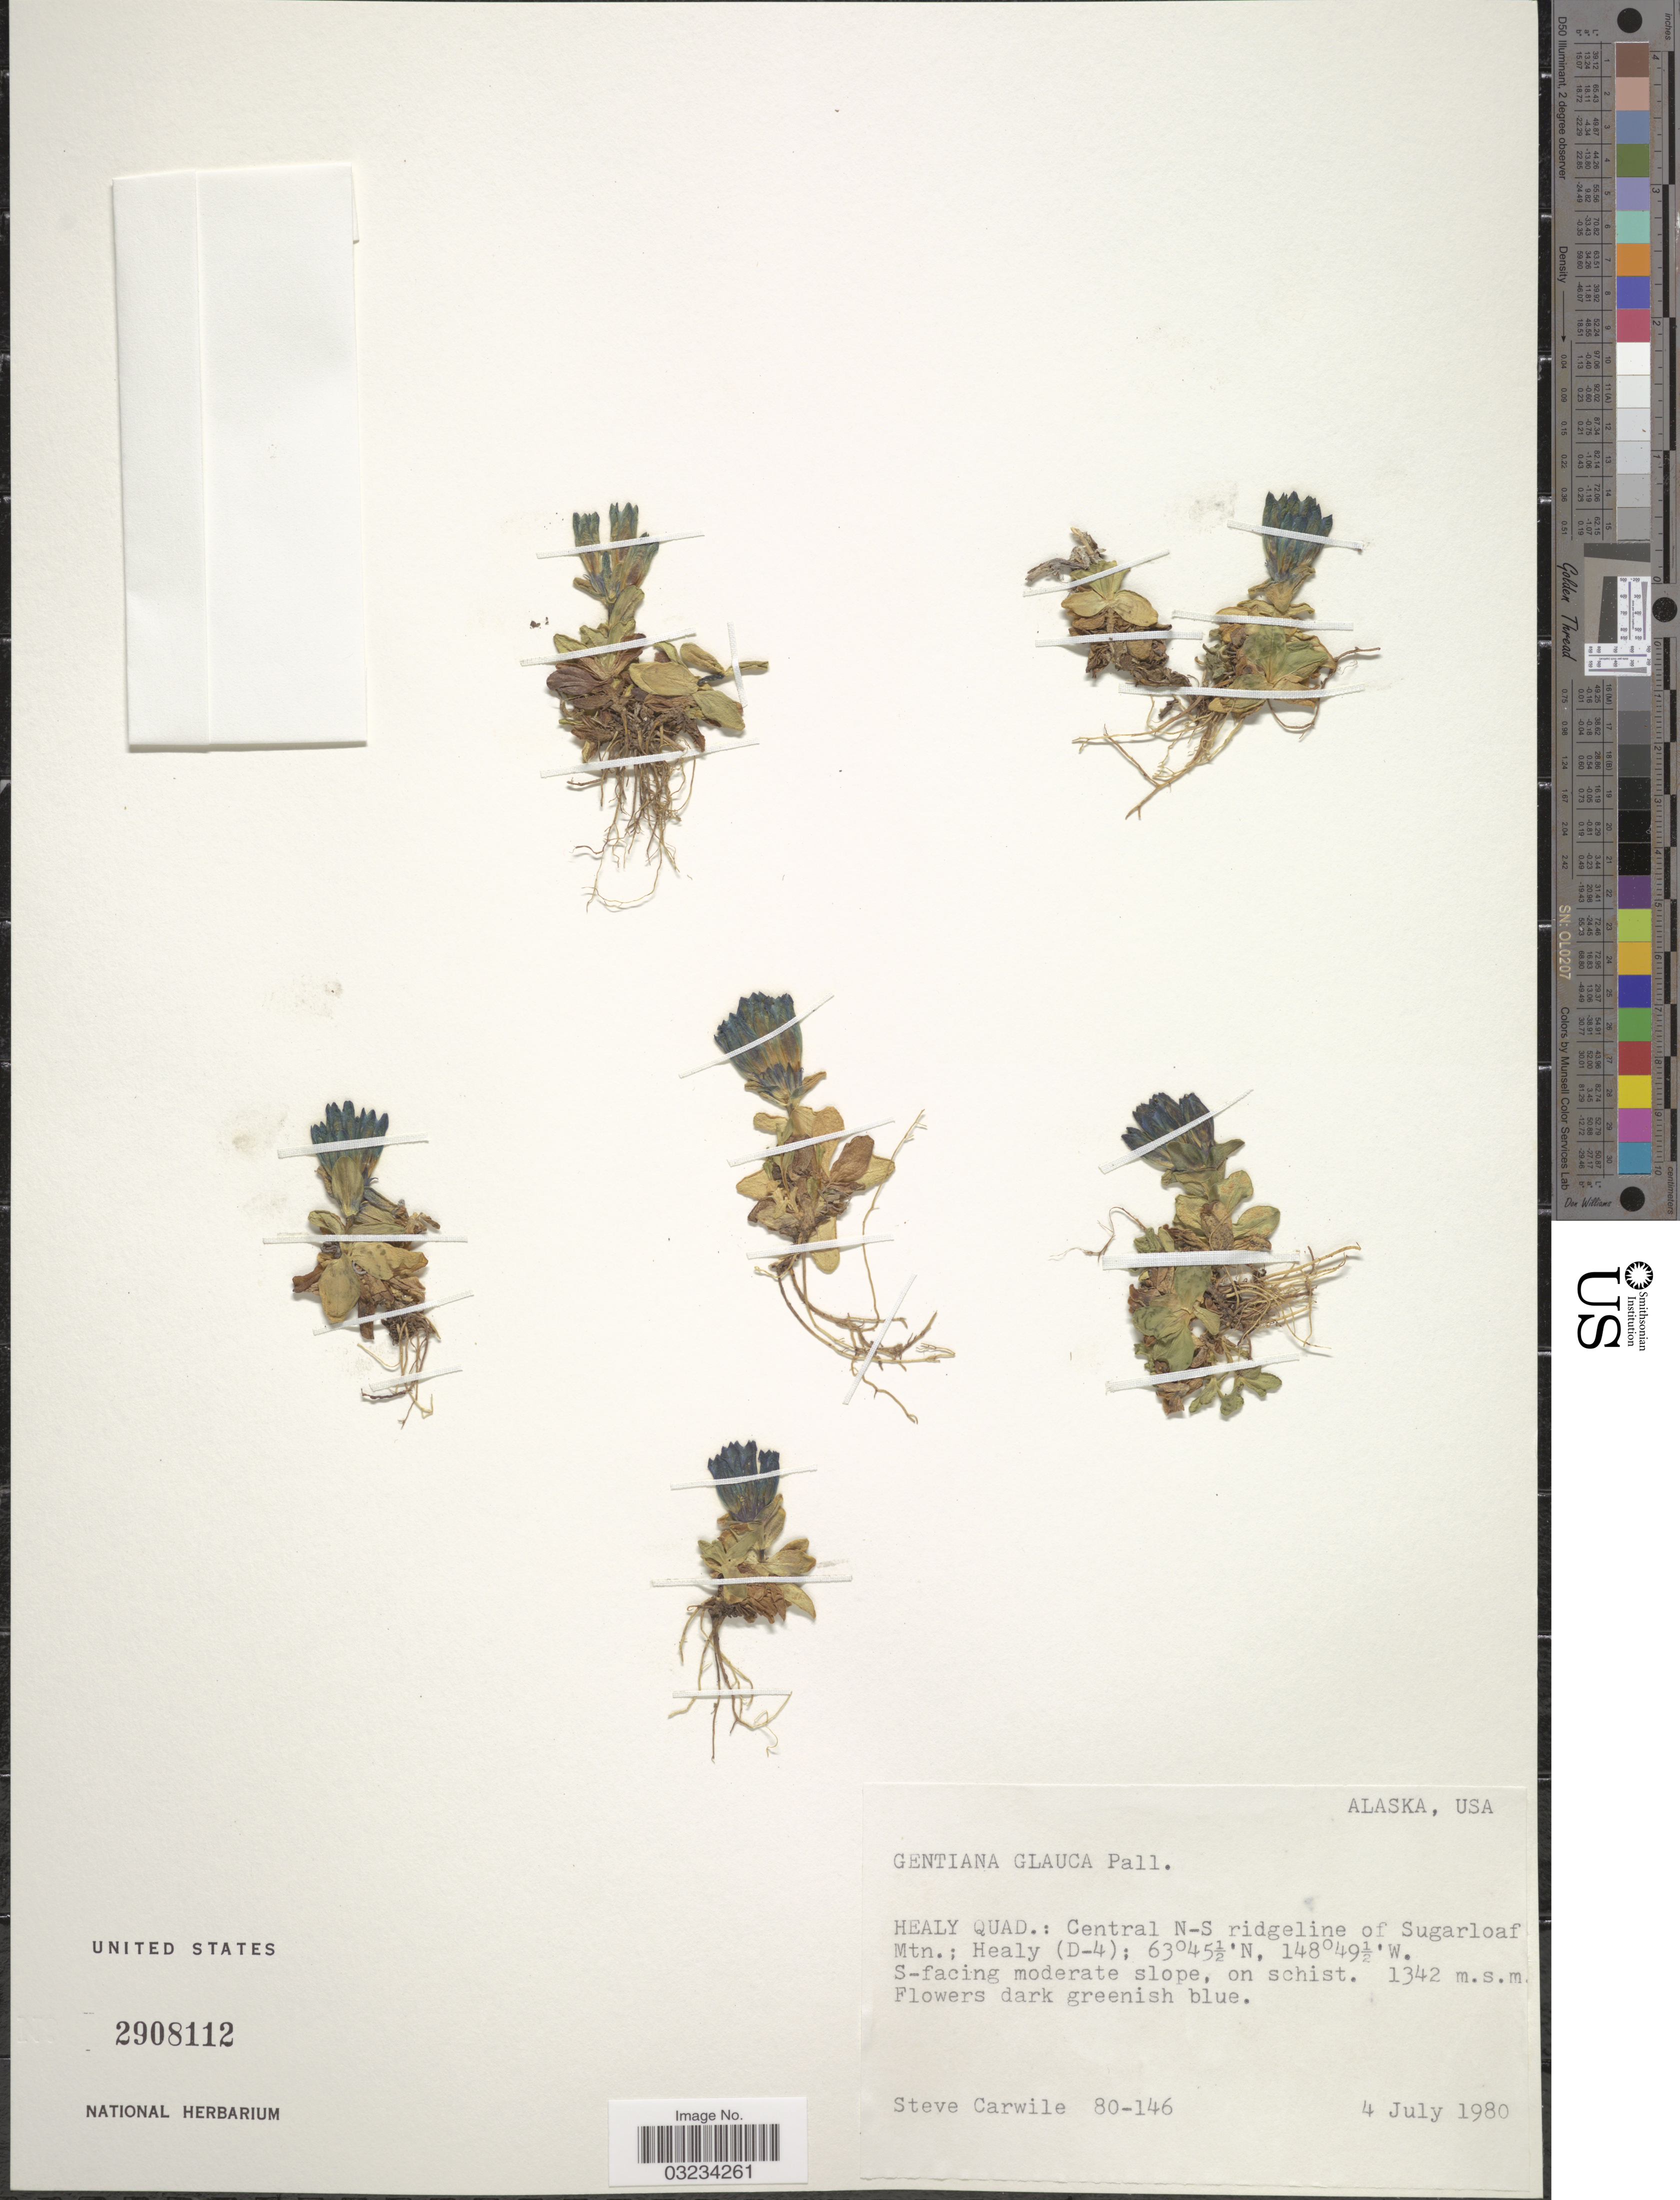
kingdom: Plantae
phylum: Tracheophyta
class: Magnoliopsida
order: Gentianales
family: Gentianaceae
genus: Gentiana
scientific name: Gentiana glauca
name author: Pall.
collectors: S. Carwile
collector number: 80-146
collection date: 1980-07-04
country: United States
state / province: Alaska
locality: Healy Quad.: Central N-S ridgeline of Sugarloaf Mtn.; Healy (D-4).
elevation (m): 1342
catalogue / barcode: US 2908112